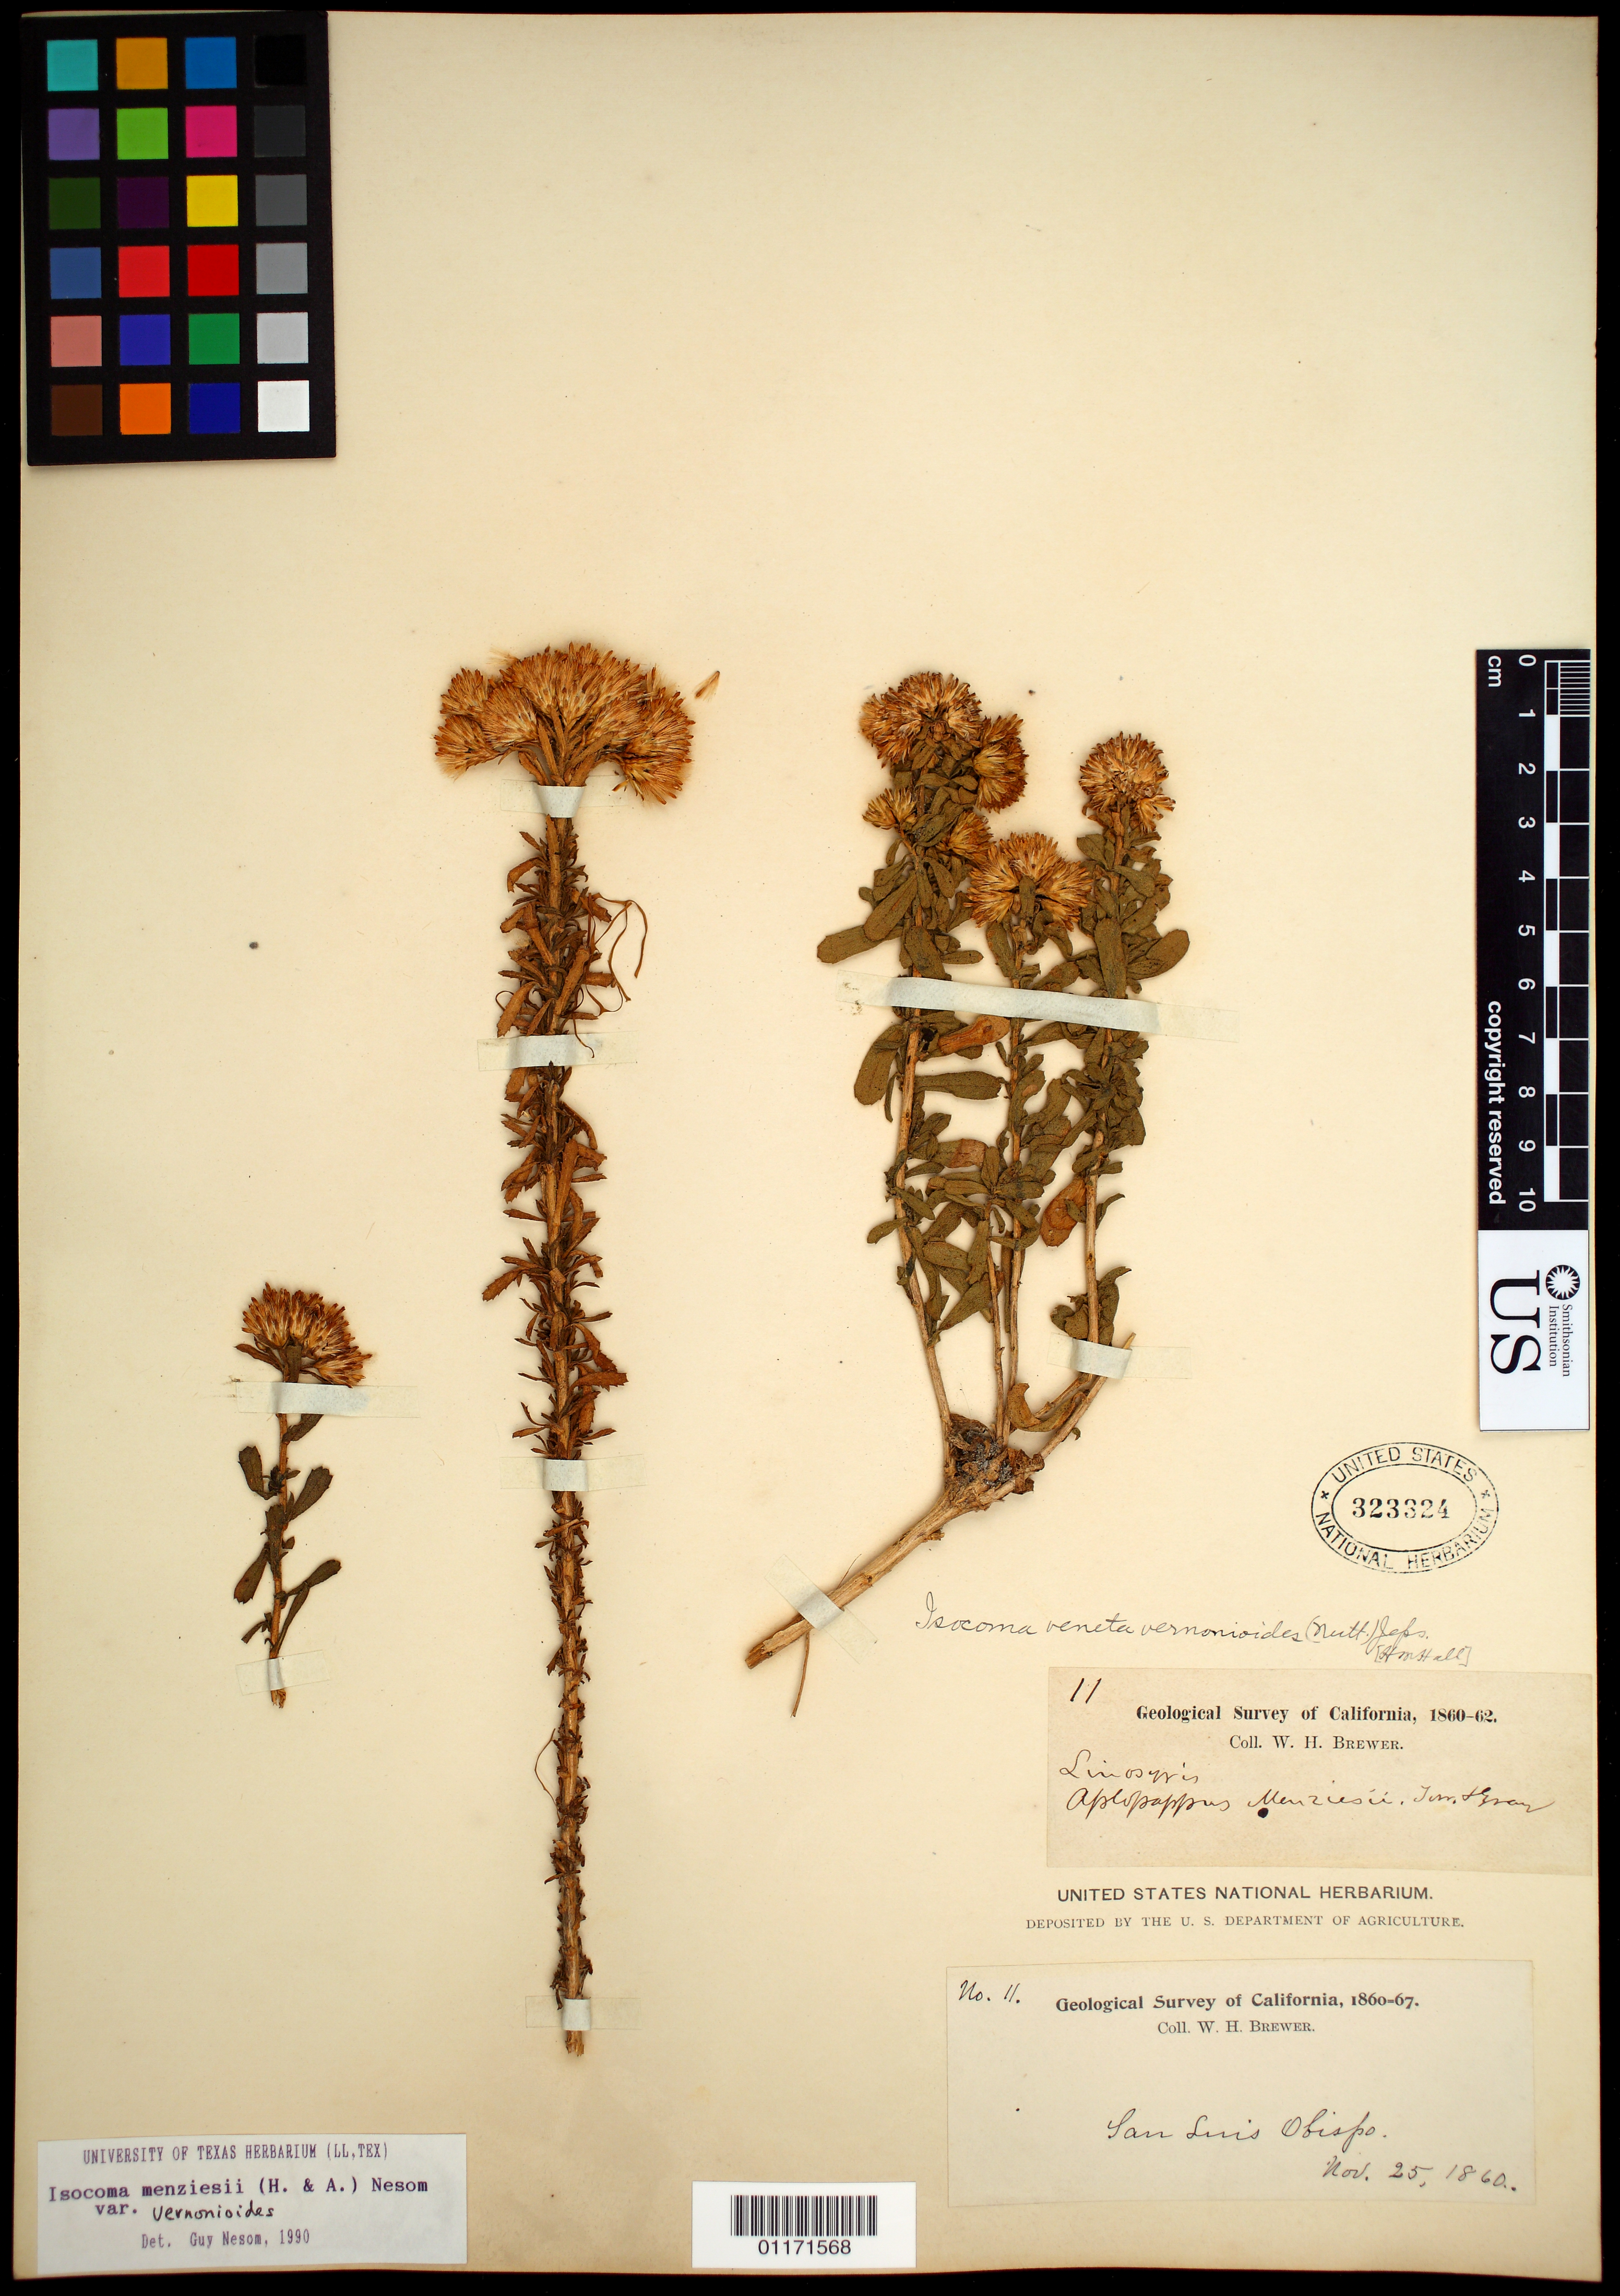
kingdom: Plantae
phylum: Tracheophyta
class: Magnoliopsida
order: Asterales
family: Asteraceae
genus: Isocoma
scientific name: Isocoma menziesii var. vernonioides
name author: (Nutt.) G.L. Nesom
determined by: Nesom, Guy L.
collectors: W. H. Brewer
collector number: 11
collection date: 1860-11-25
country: United States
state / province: California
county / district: San Luis Obispo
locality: San Luis Obispo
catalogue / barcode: US 323324